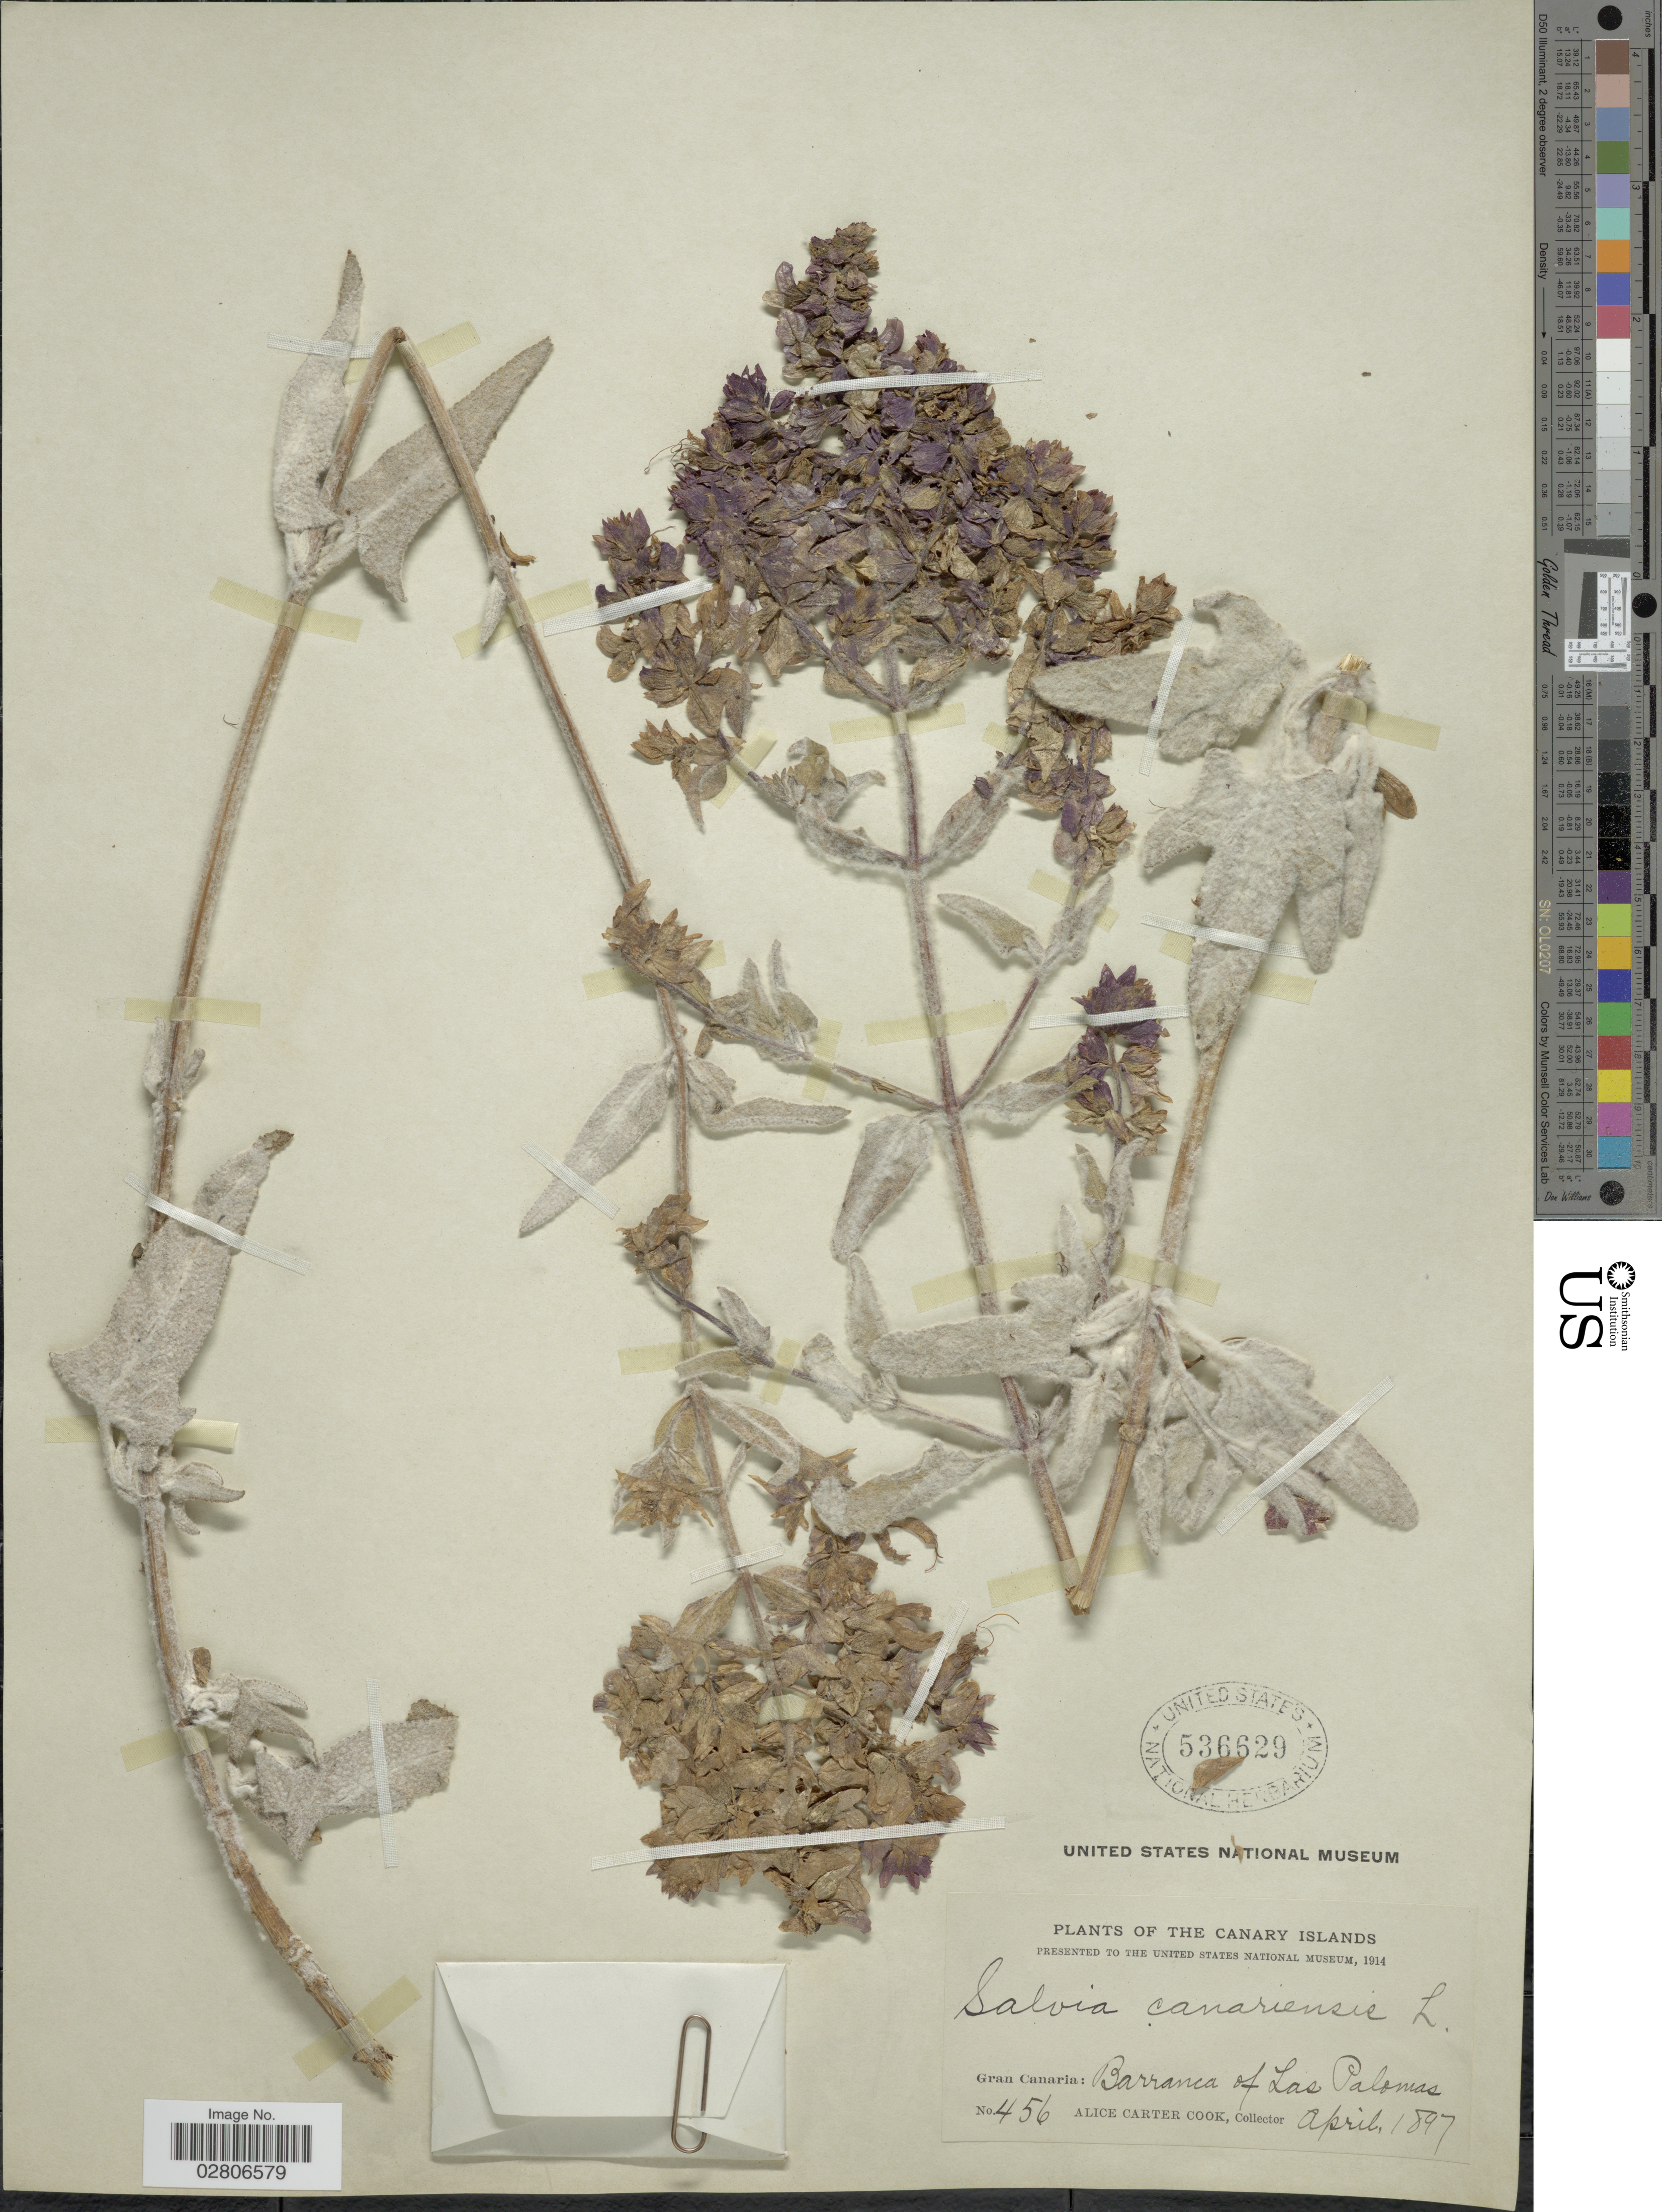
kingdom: Plantae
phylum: Tracheophyta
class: Magnoliopsida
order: Lamiales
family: Lamiaceae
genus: Salvia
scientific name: Salvia canariensis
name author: L.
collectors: Alice C. Cook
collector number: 456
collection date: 1897-04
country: Spain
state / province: Canarias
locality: Canary Islands, Gran Canaria: Barranca of Las Palomas.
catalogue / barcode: US 536629